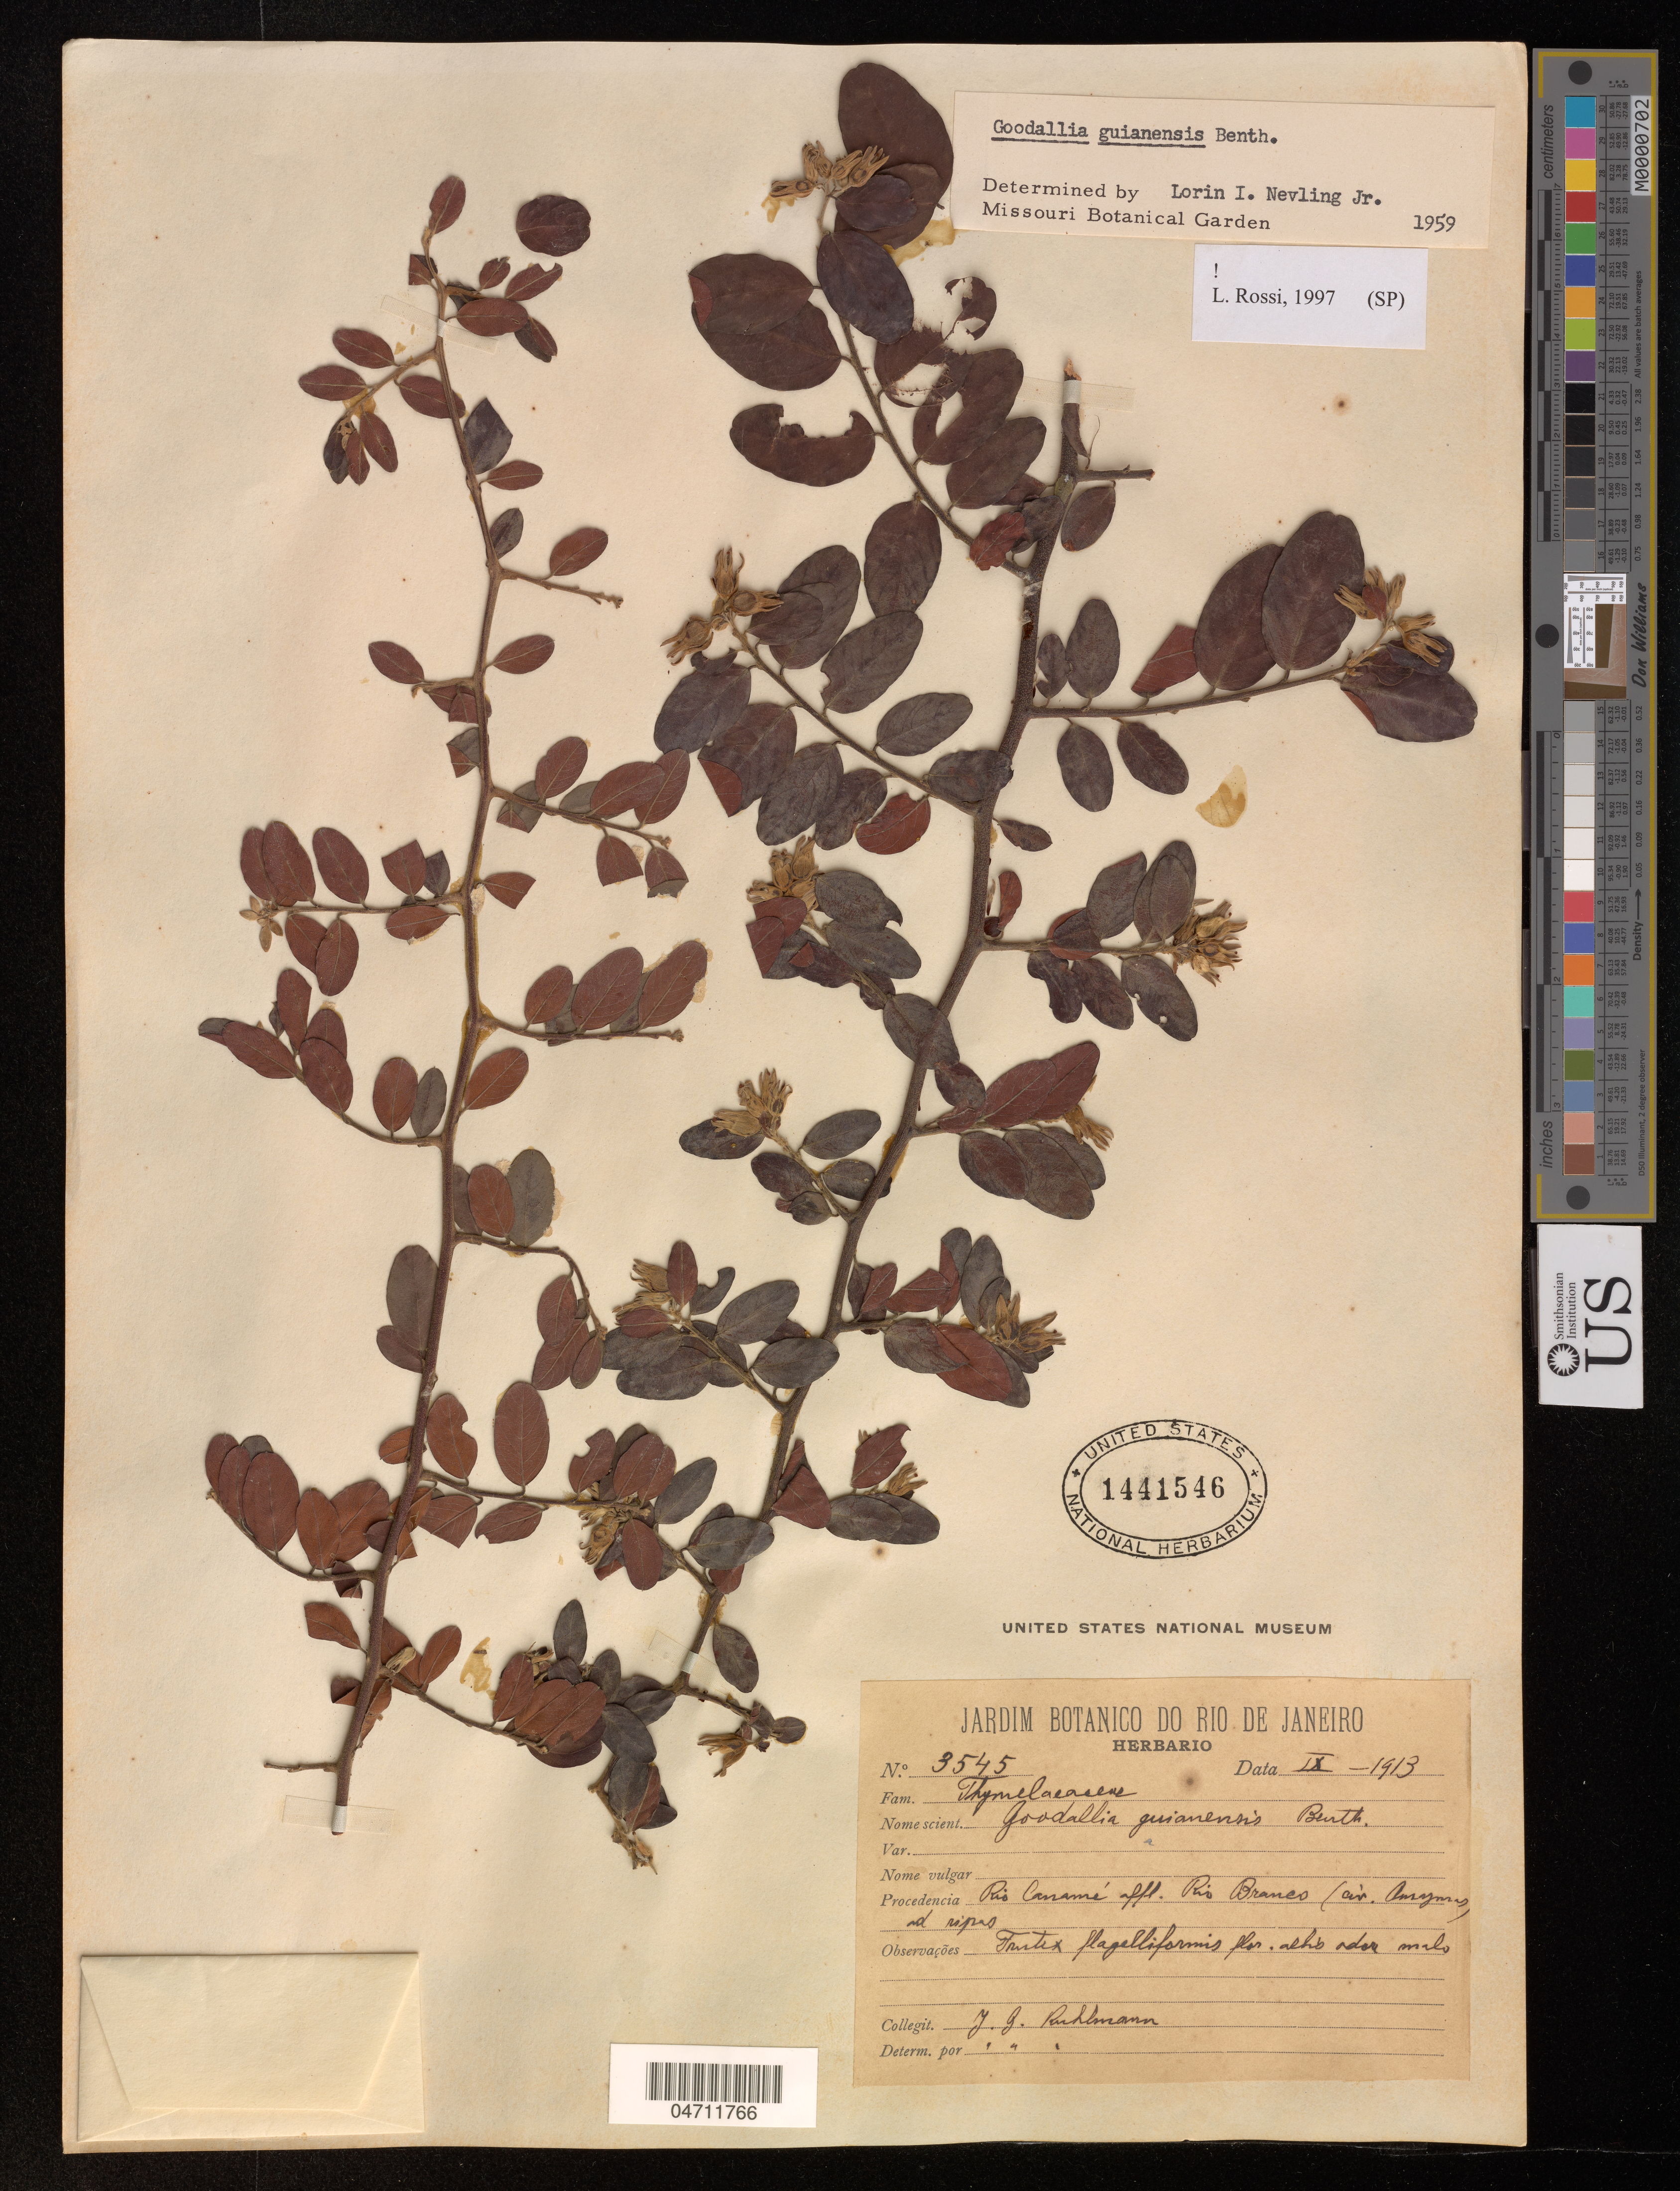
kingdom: Plantae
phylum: Tracheophyta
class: Magnoliopsida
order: Malvales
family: Thymelaeaceae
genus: Goodallia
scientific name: Goodallia guianensis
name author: Benth.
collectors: J. G. Ruhlmann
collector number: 3545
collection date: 1913-09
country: Brazil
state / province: Rio de Janeiro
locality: Jardim Botanico do Rio de Janeiro, Campinho, Rio Branco, cir. Amazonas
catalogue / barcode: US 1441546